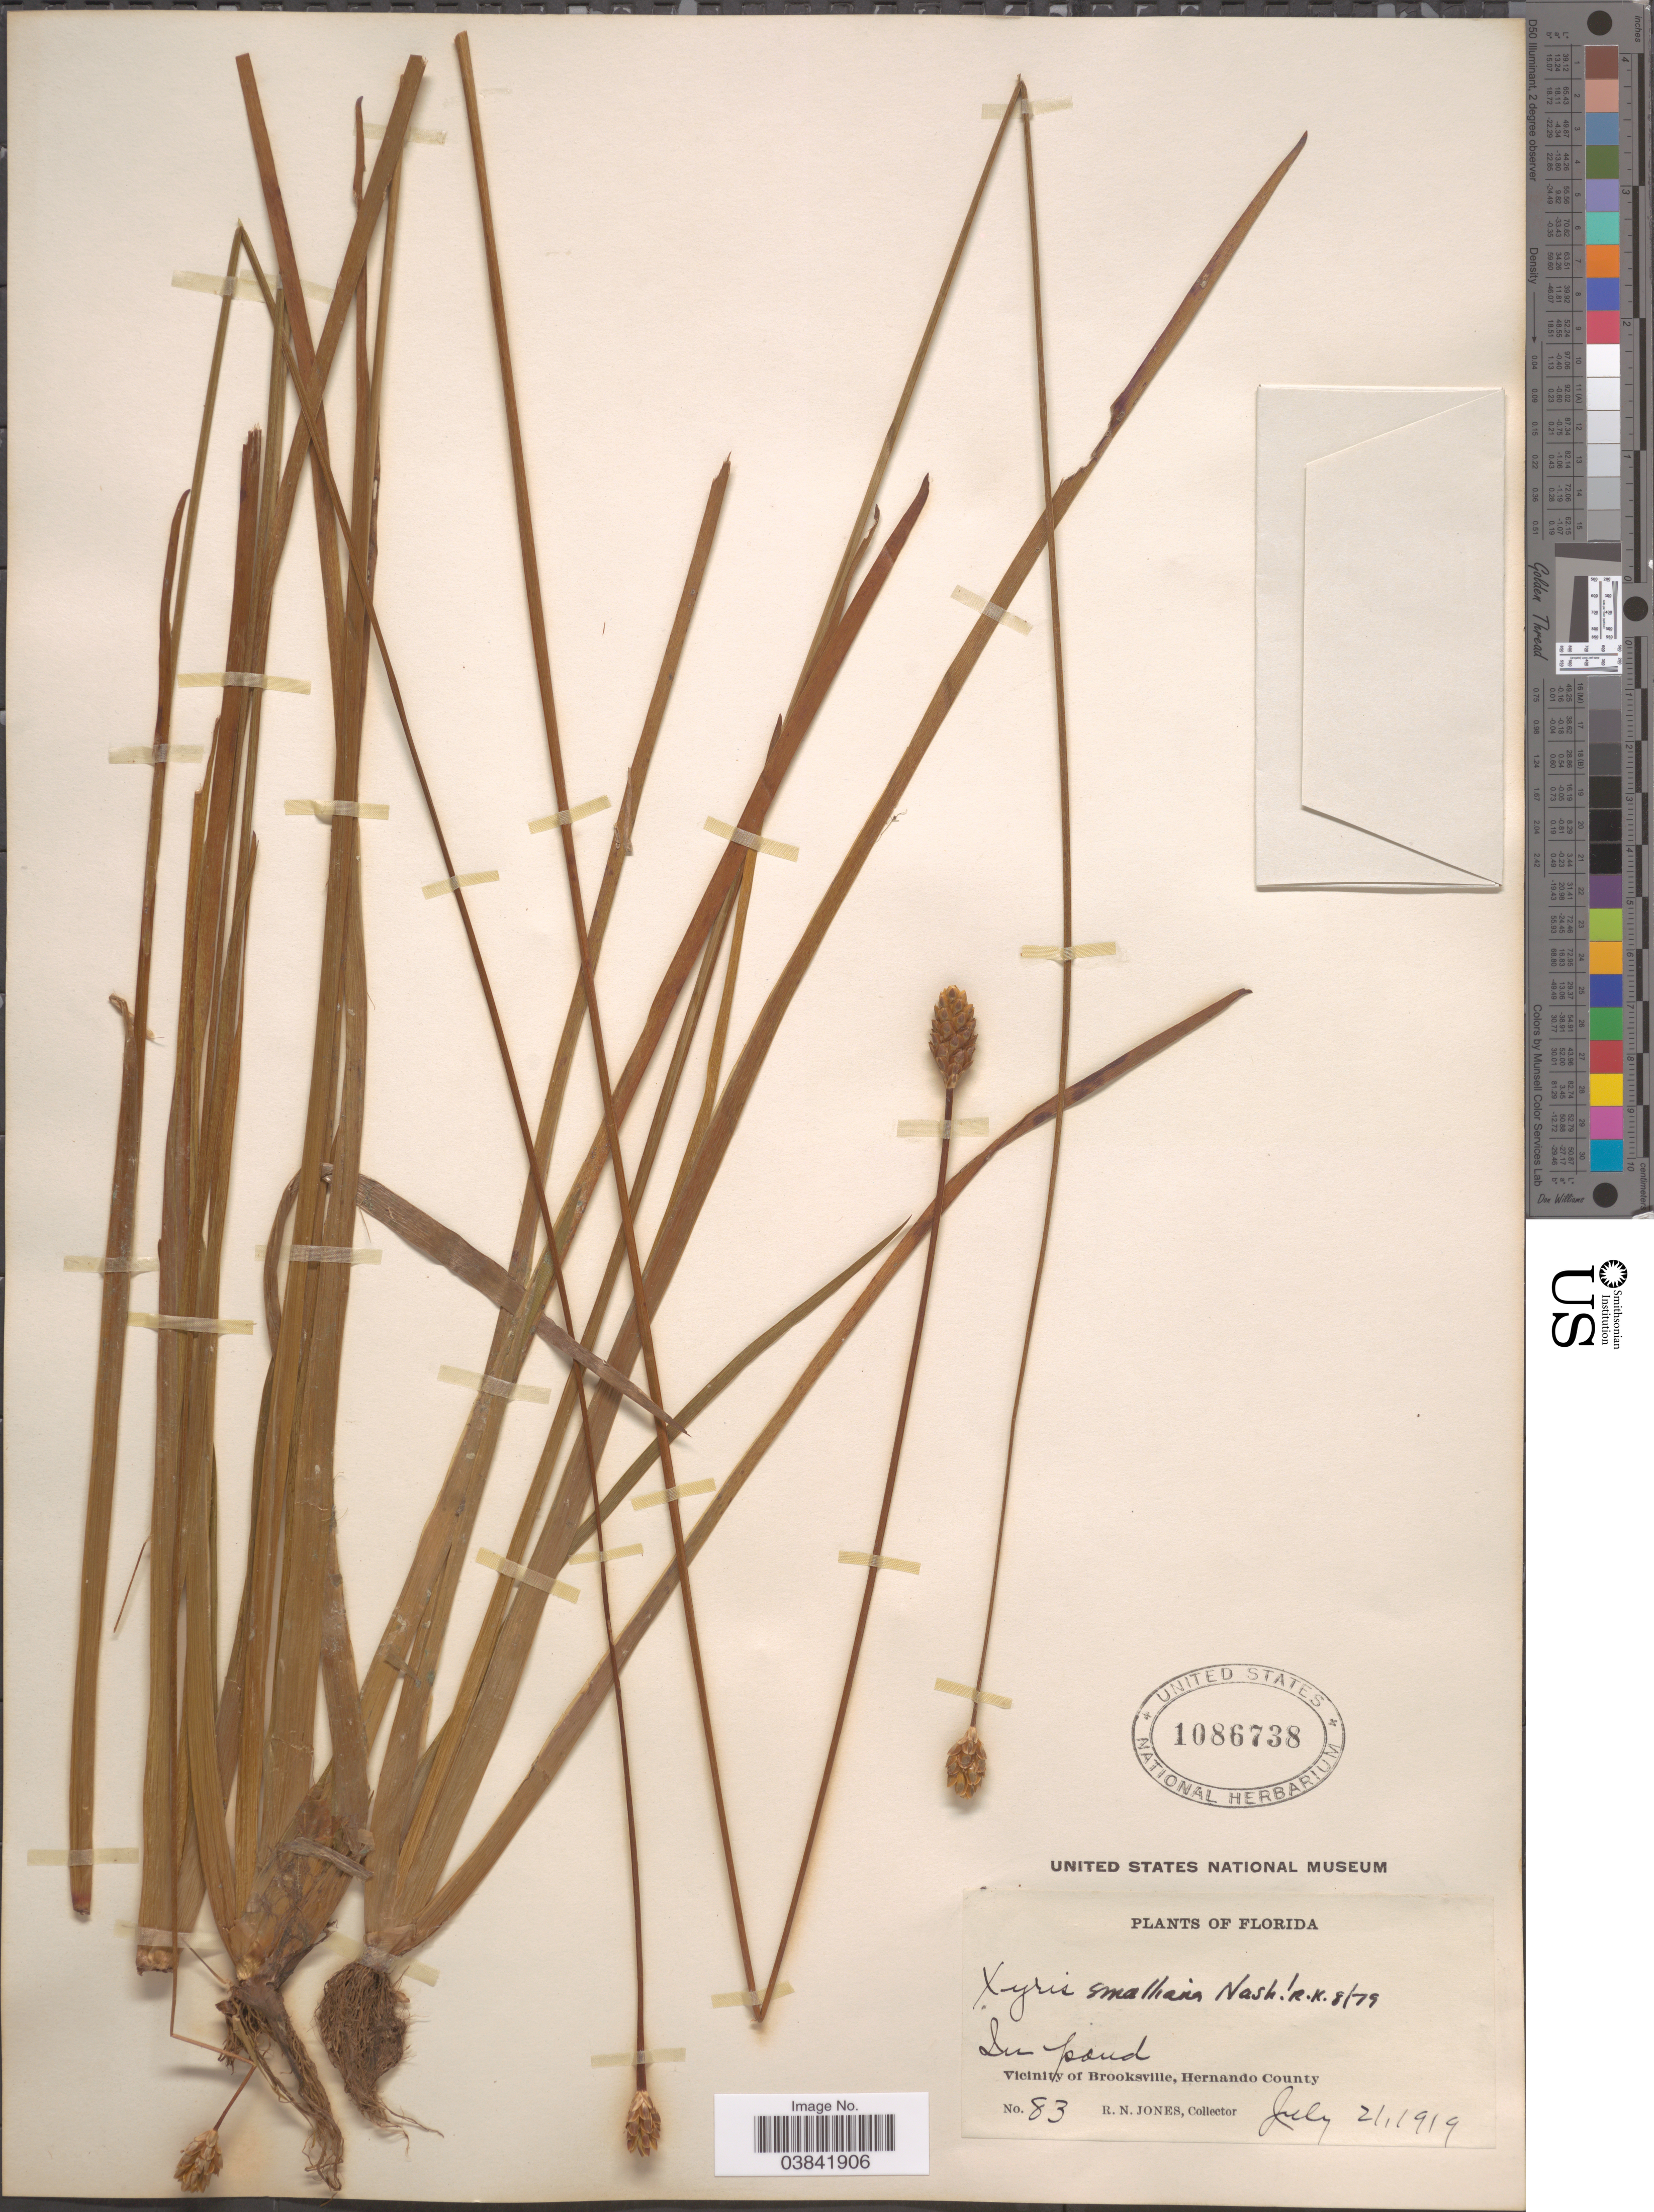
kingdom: Plantae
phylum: Tracheophyta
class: Liliopsida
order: Poales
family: Xyridaceae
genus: Xyris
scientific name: Xyris smalliana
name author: Nash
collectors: R. N. Jones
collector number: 83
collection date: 1919-07-21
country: United States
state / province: Florida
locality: In pond. Vicinity of Brooksville, Hernando County.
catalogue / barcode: US 1086738